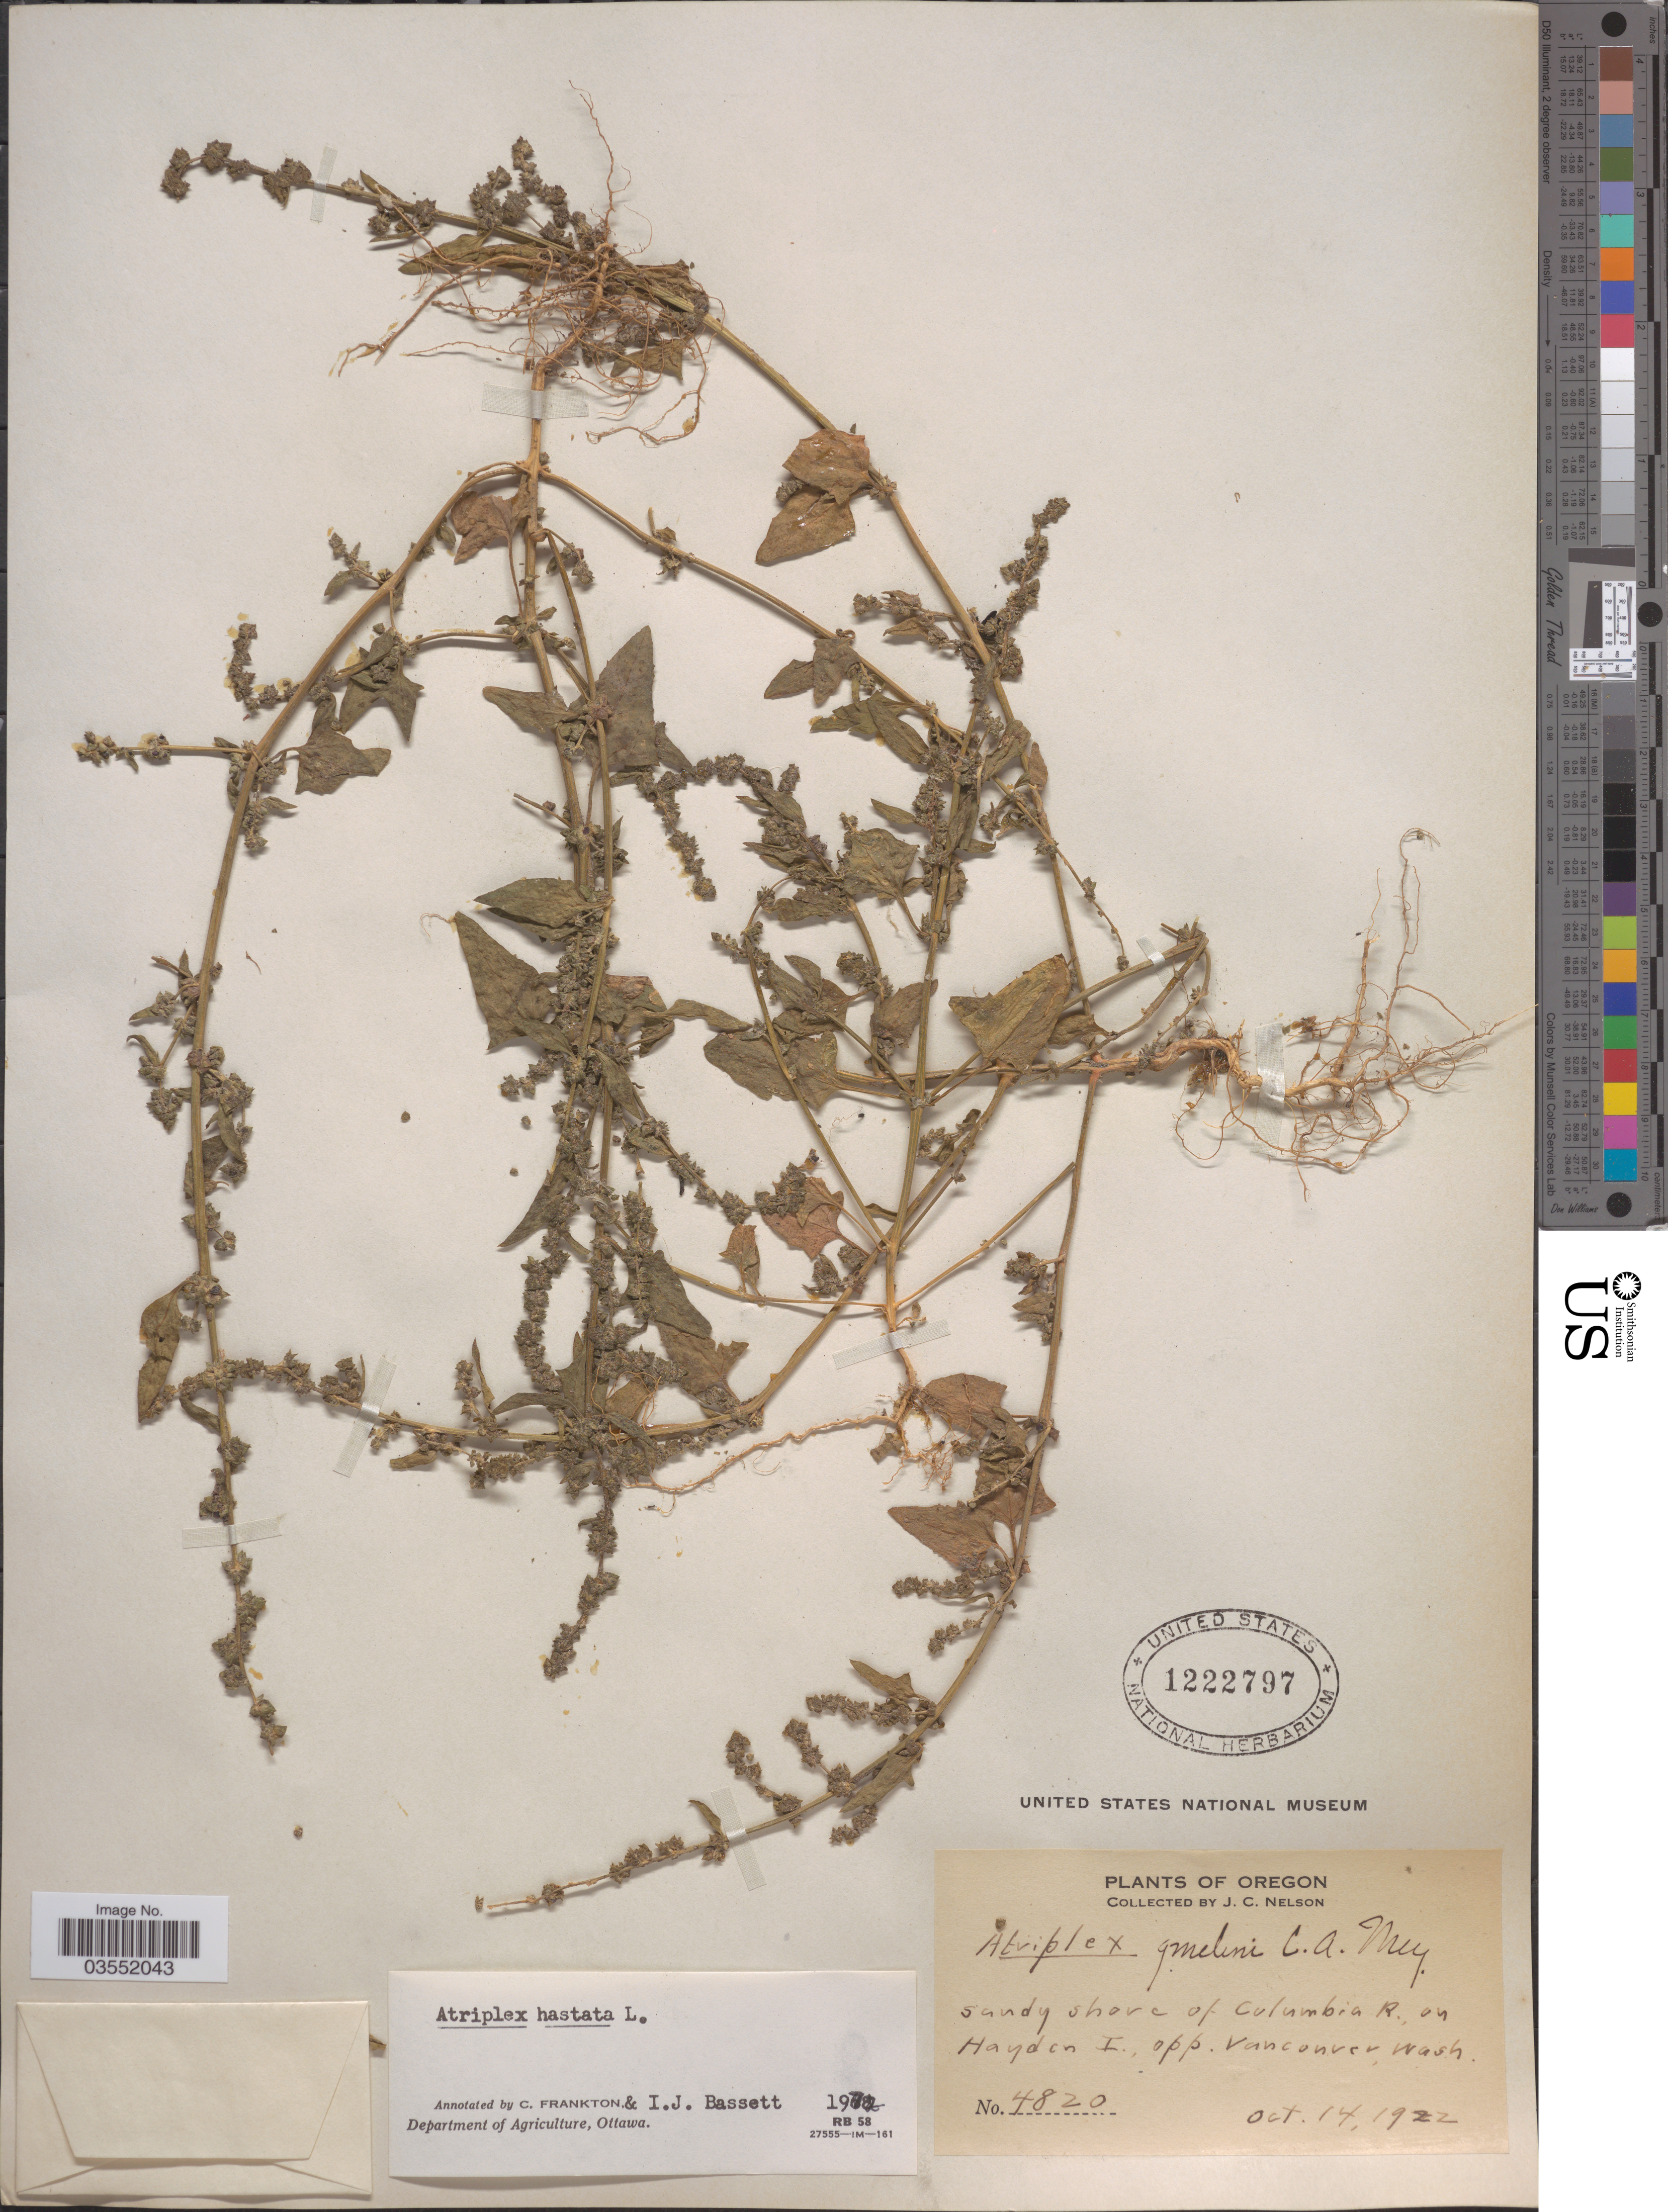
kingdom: Plantae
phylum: Tracheophyta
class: Magnoliopsida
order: Caryophyllales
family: Amaranthaceae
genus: Atriplex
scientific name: Atriplex hastata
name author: L.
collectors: J. C. Nelson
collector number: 4820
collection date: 1922-10-14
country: United States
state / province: Oregon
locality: Sandy shore of Culumbia R., on Hayden I., opp. Vancouver, Wash.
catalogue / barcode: US 1222797